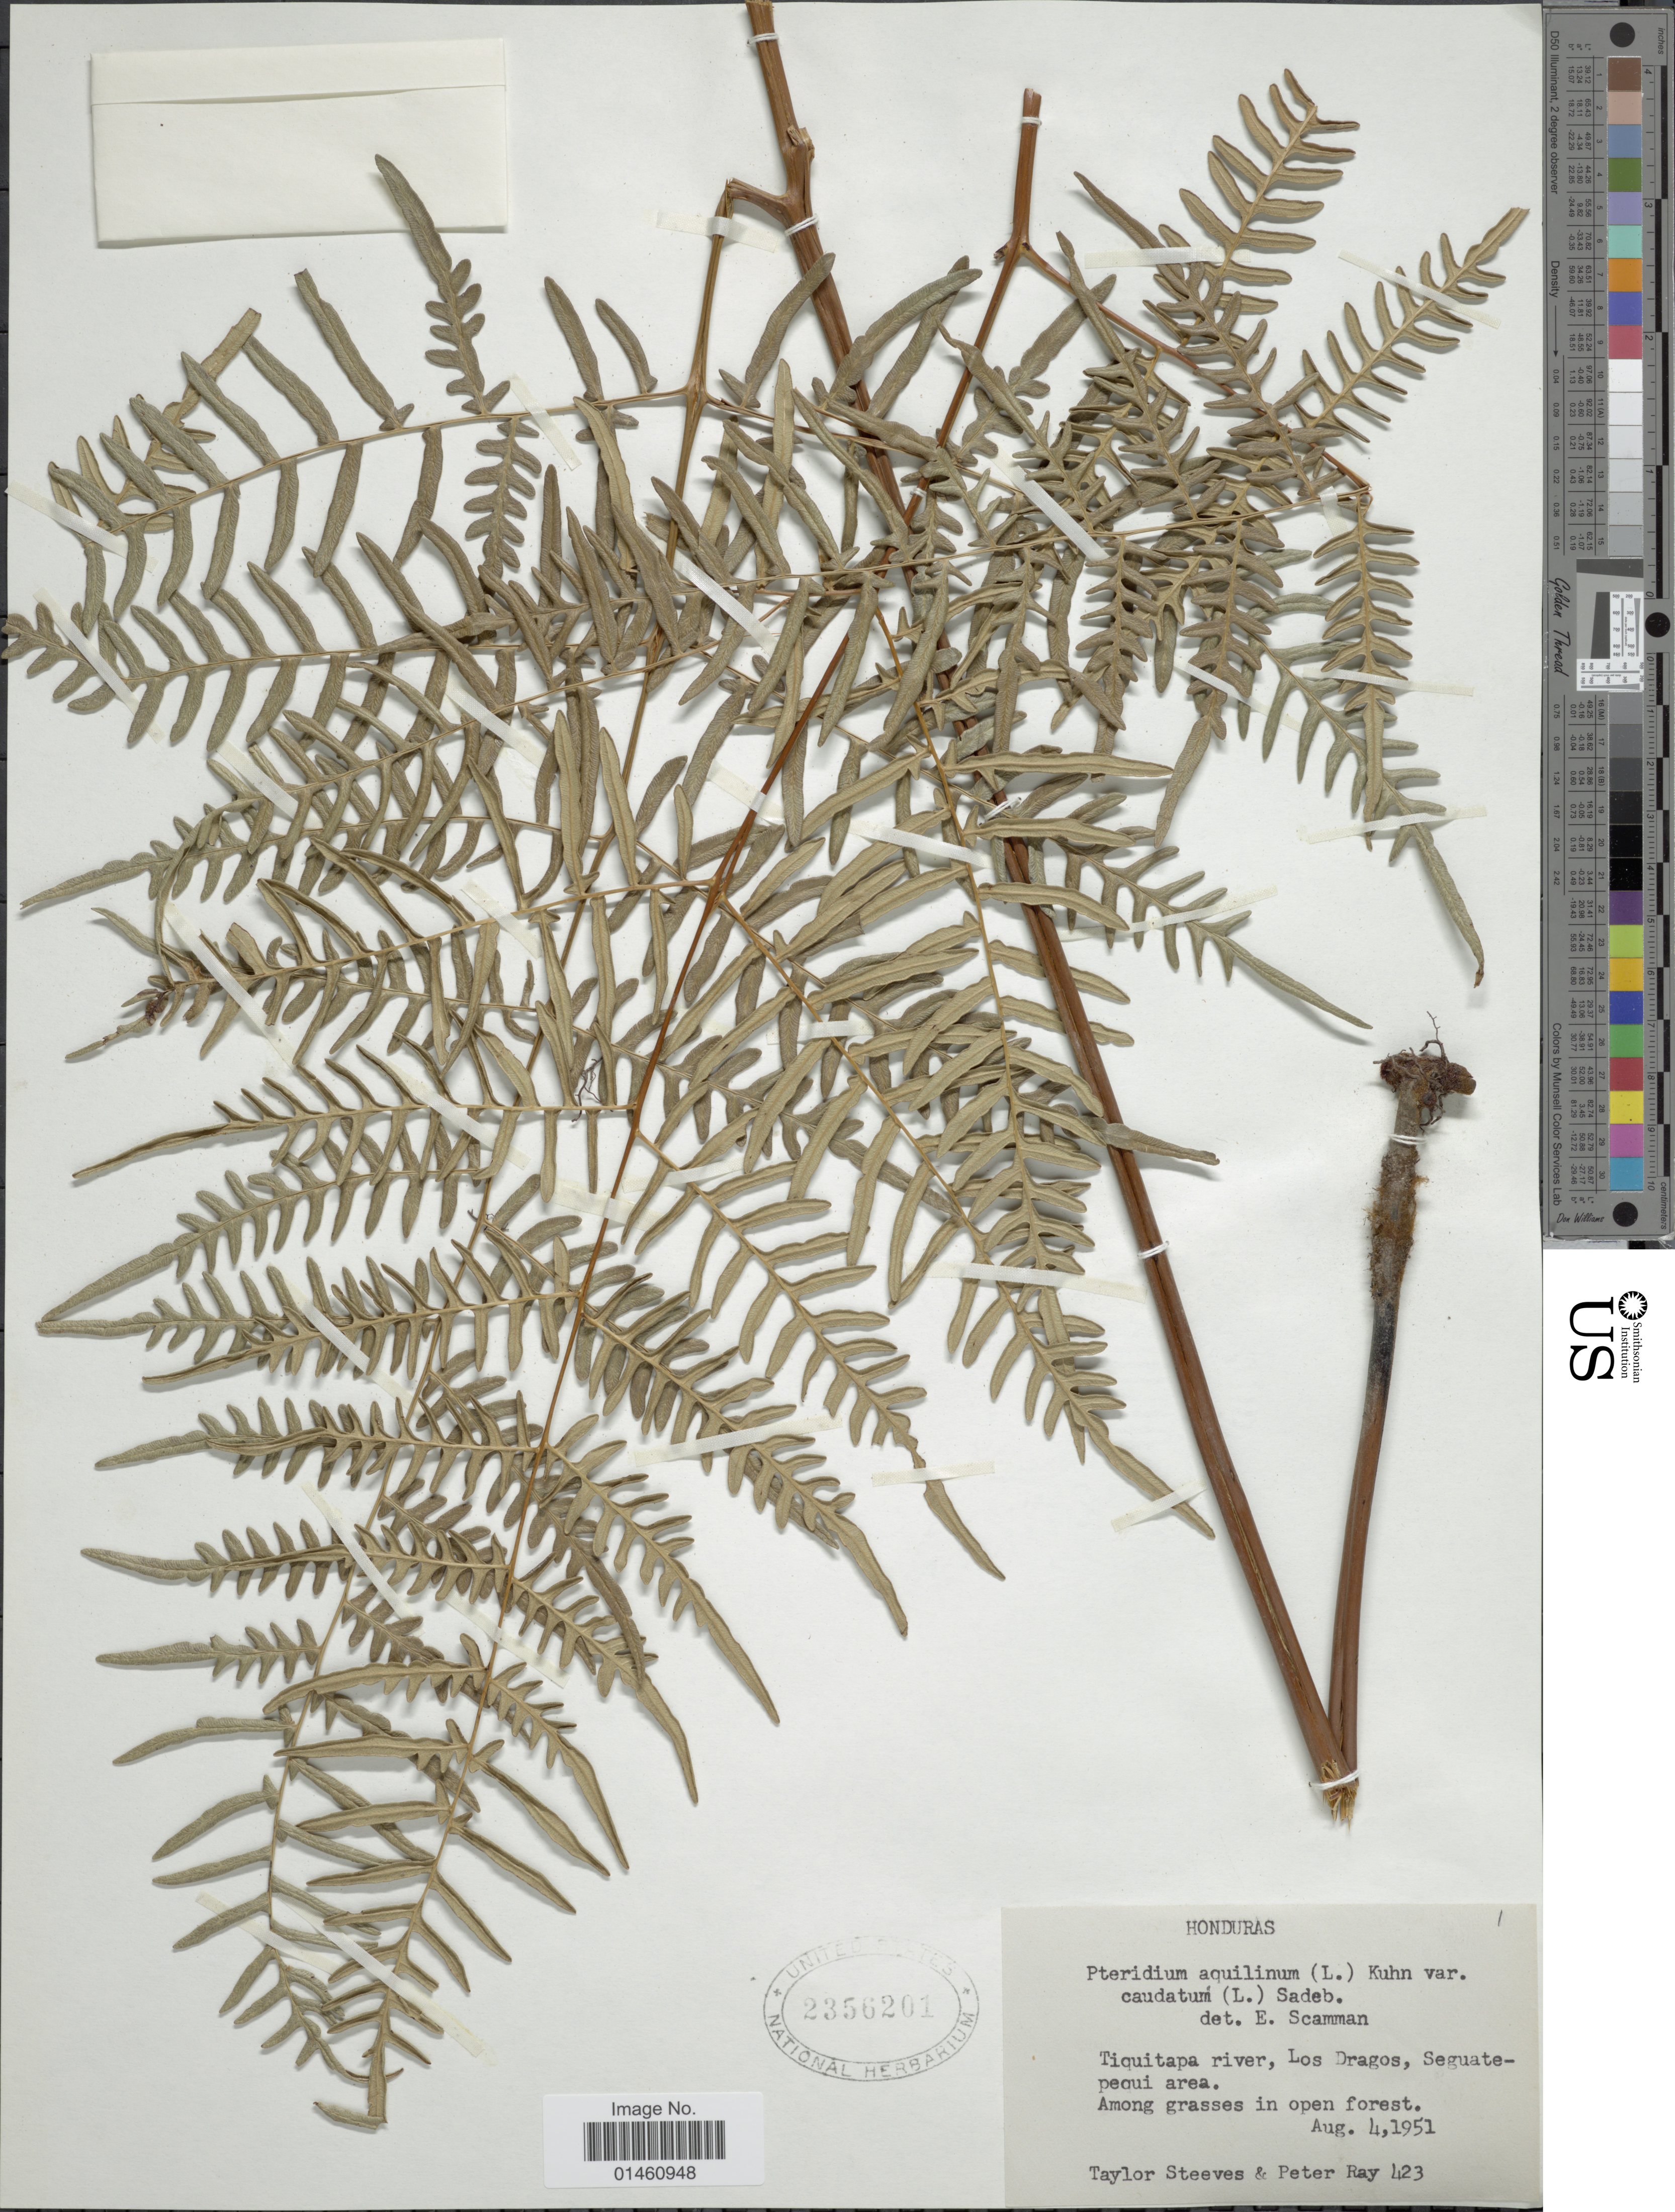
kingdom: Plantae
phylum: Tracheophyta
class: Polypodiopsida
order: Polypodiales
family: Dennstaedtiaceae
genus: Pteridium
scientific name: Pteridium caudatum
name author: (L.) Maxon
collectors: T. Steeves & P. Ray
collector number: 423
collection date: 1951-08-04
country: Honduras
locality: Tiquitapa river, Los Dragos, Seguatepequi area.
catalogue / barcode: US 2356201